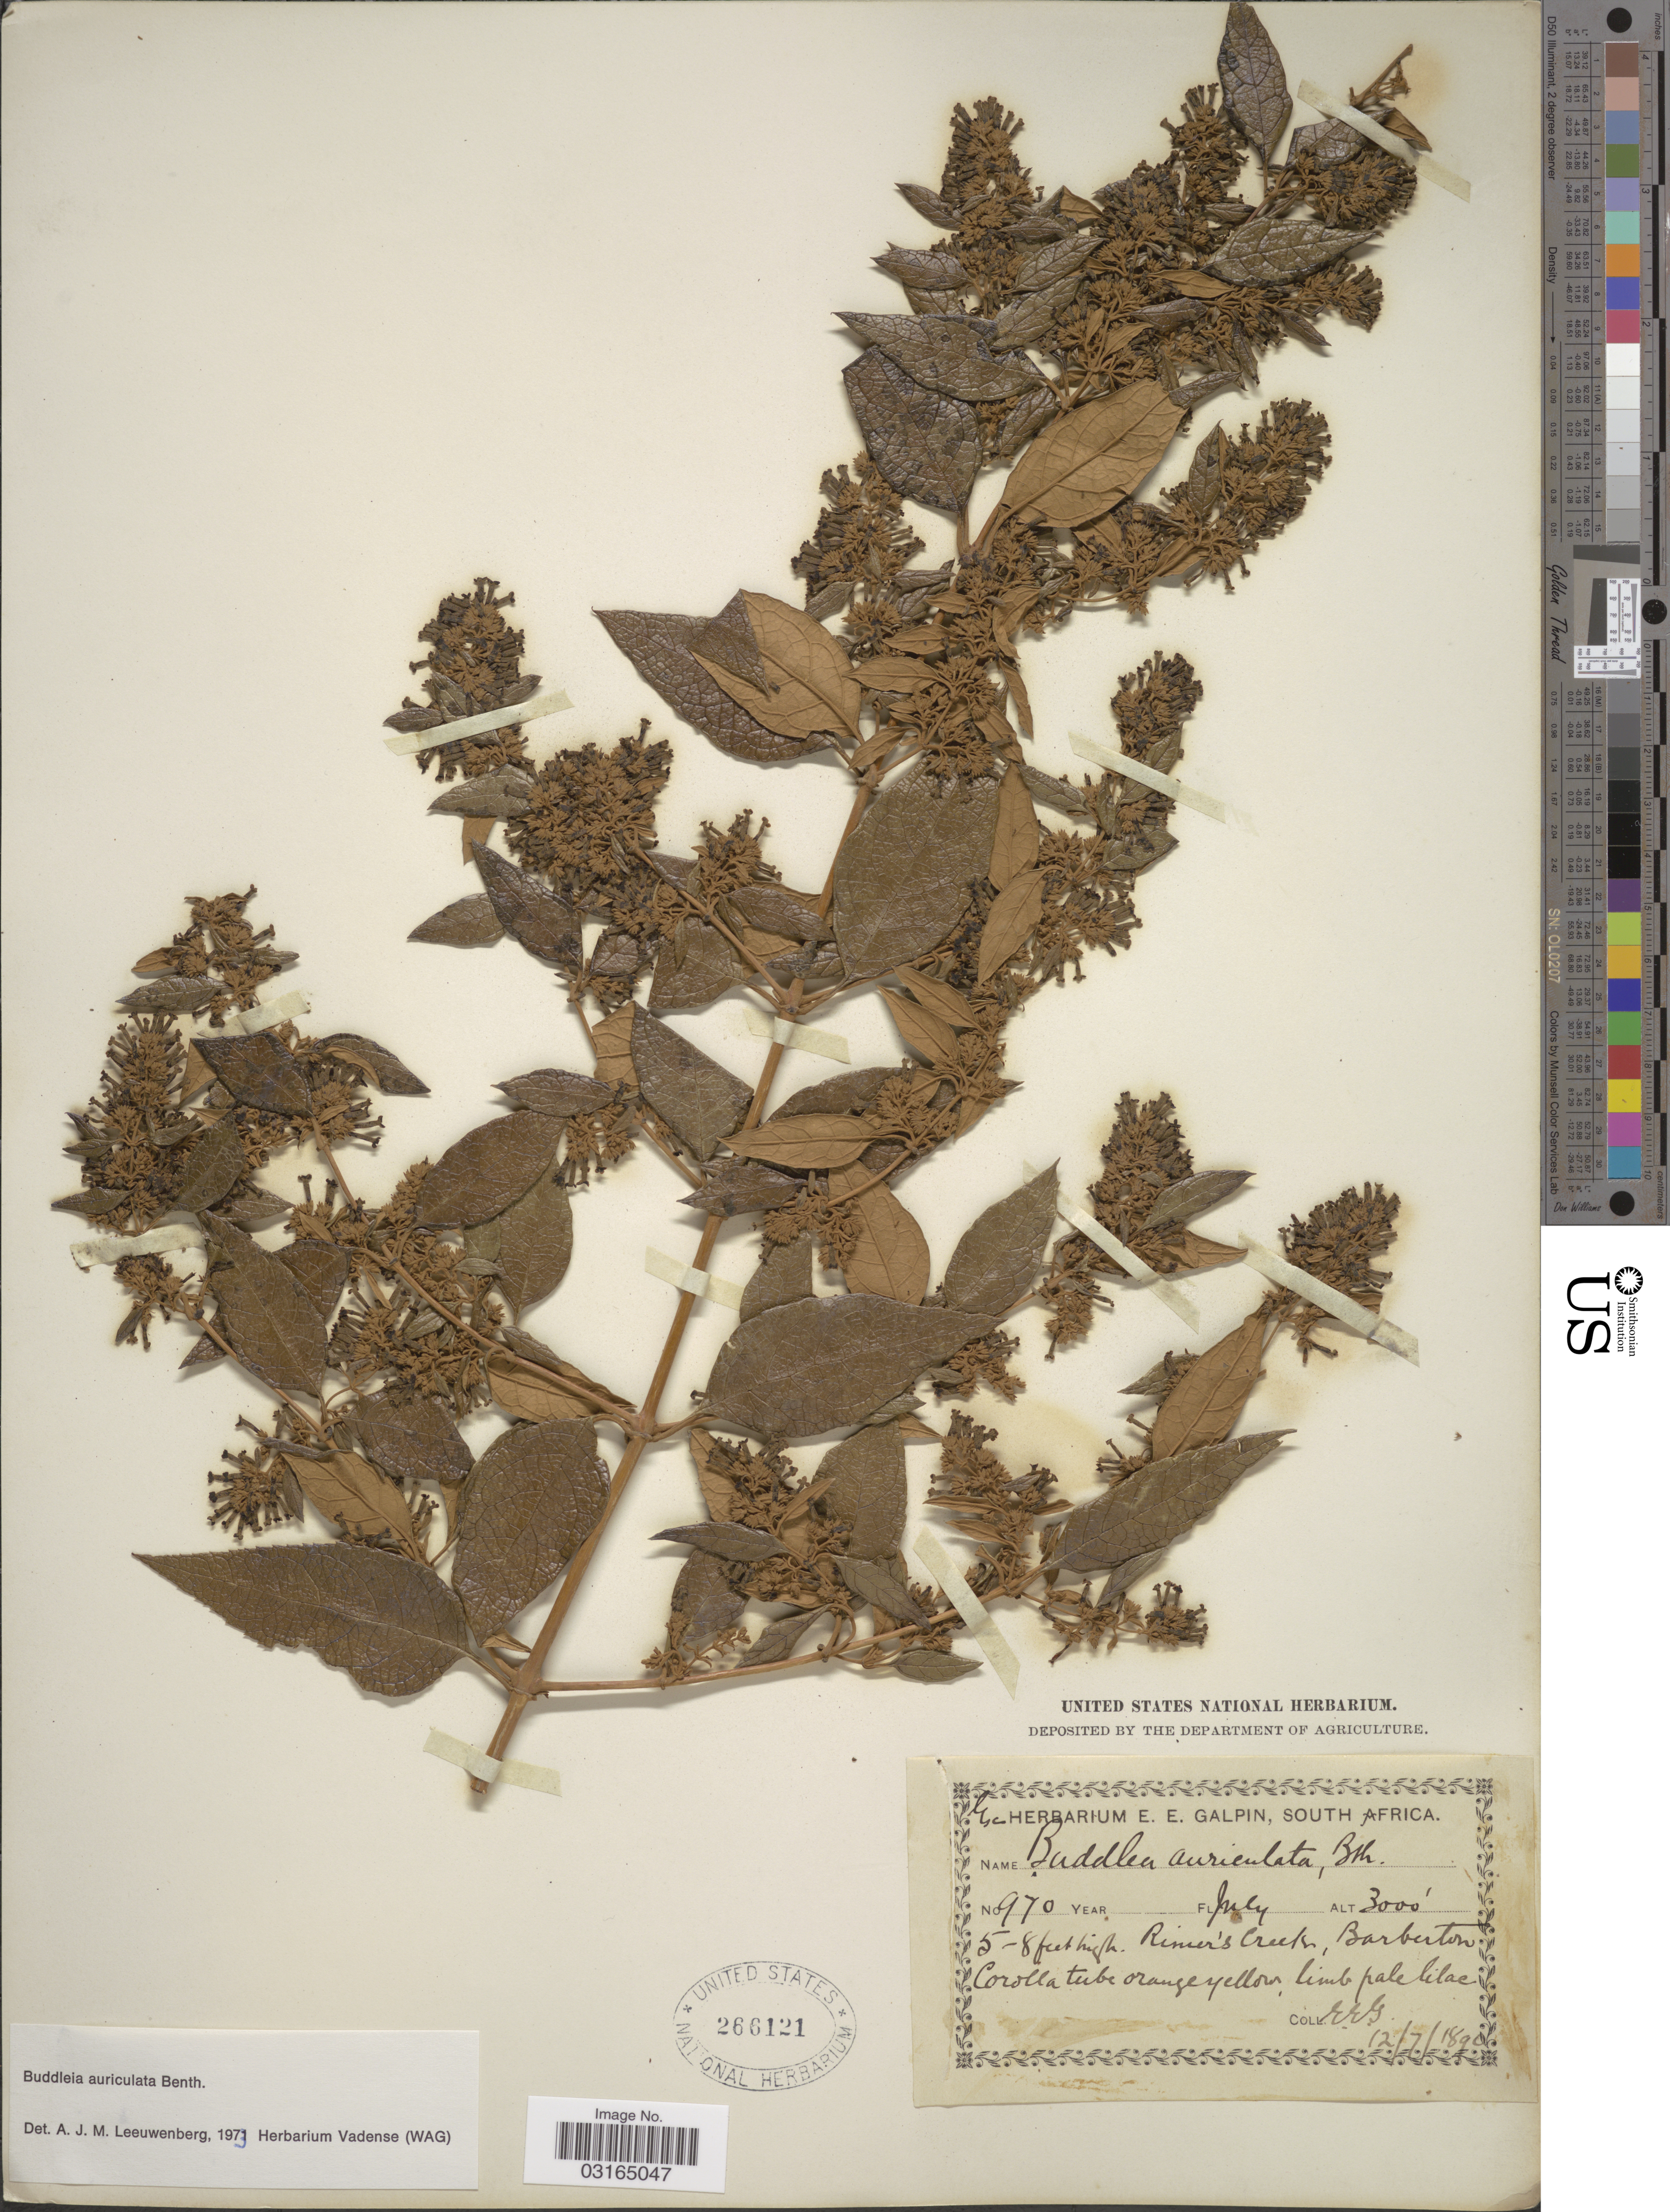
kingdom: Plantae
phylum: Tracheophyta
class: Magnoliopsida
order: Lamiales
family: Scrophulariaceae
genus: Buddleja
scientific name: Buddleja auriculata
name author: Benth.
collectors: E. Galpin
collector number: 970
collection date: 1890-07-12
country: South Africa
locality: Rimer's Creek, Barberton.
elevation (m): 914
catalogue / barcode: US 266121